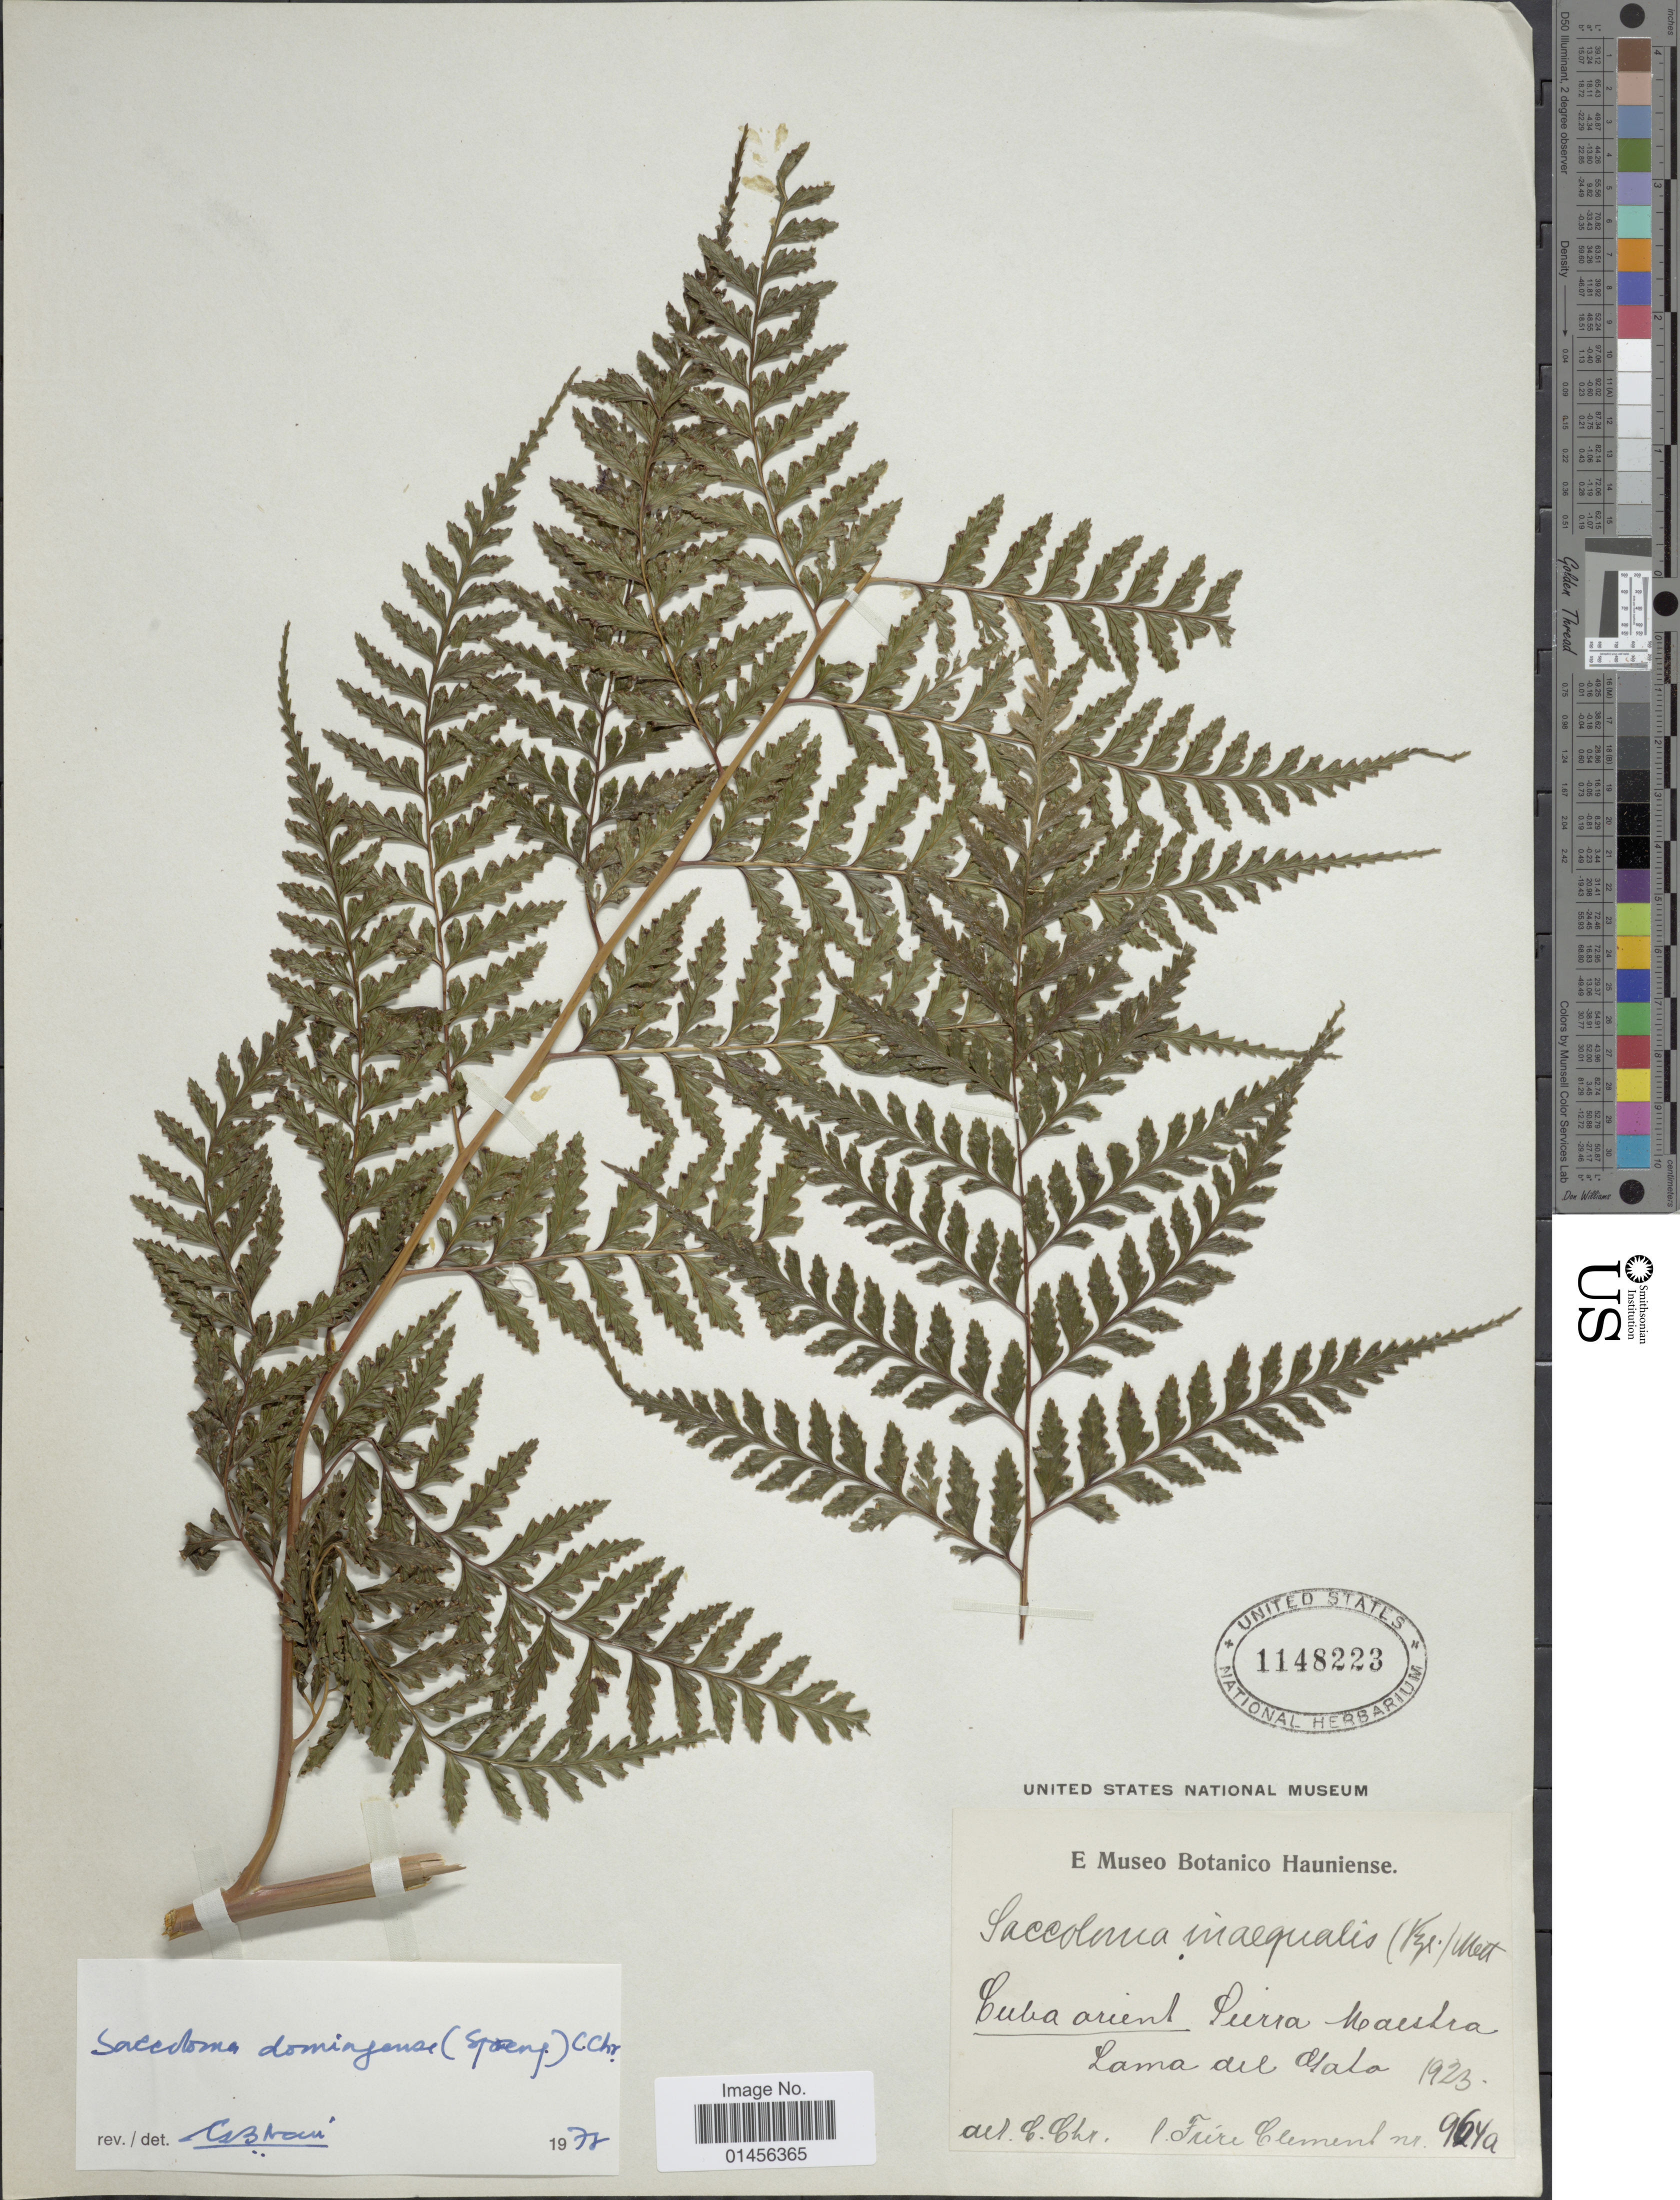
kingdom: Plantae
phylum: Tracheophyta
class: Polypodiopsida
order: Polypodiales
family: Saccolomataceae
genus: Saccoloma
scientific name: Saccoloma domingense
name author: (Spreng.) C. Chr.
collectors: B. Clement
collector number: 964a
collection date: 1923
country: Cuba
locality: Cuba orient Sierra Maestra Loma del Gato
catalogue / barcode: US 1148223